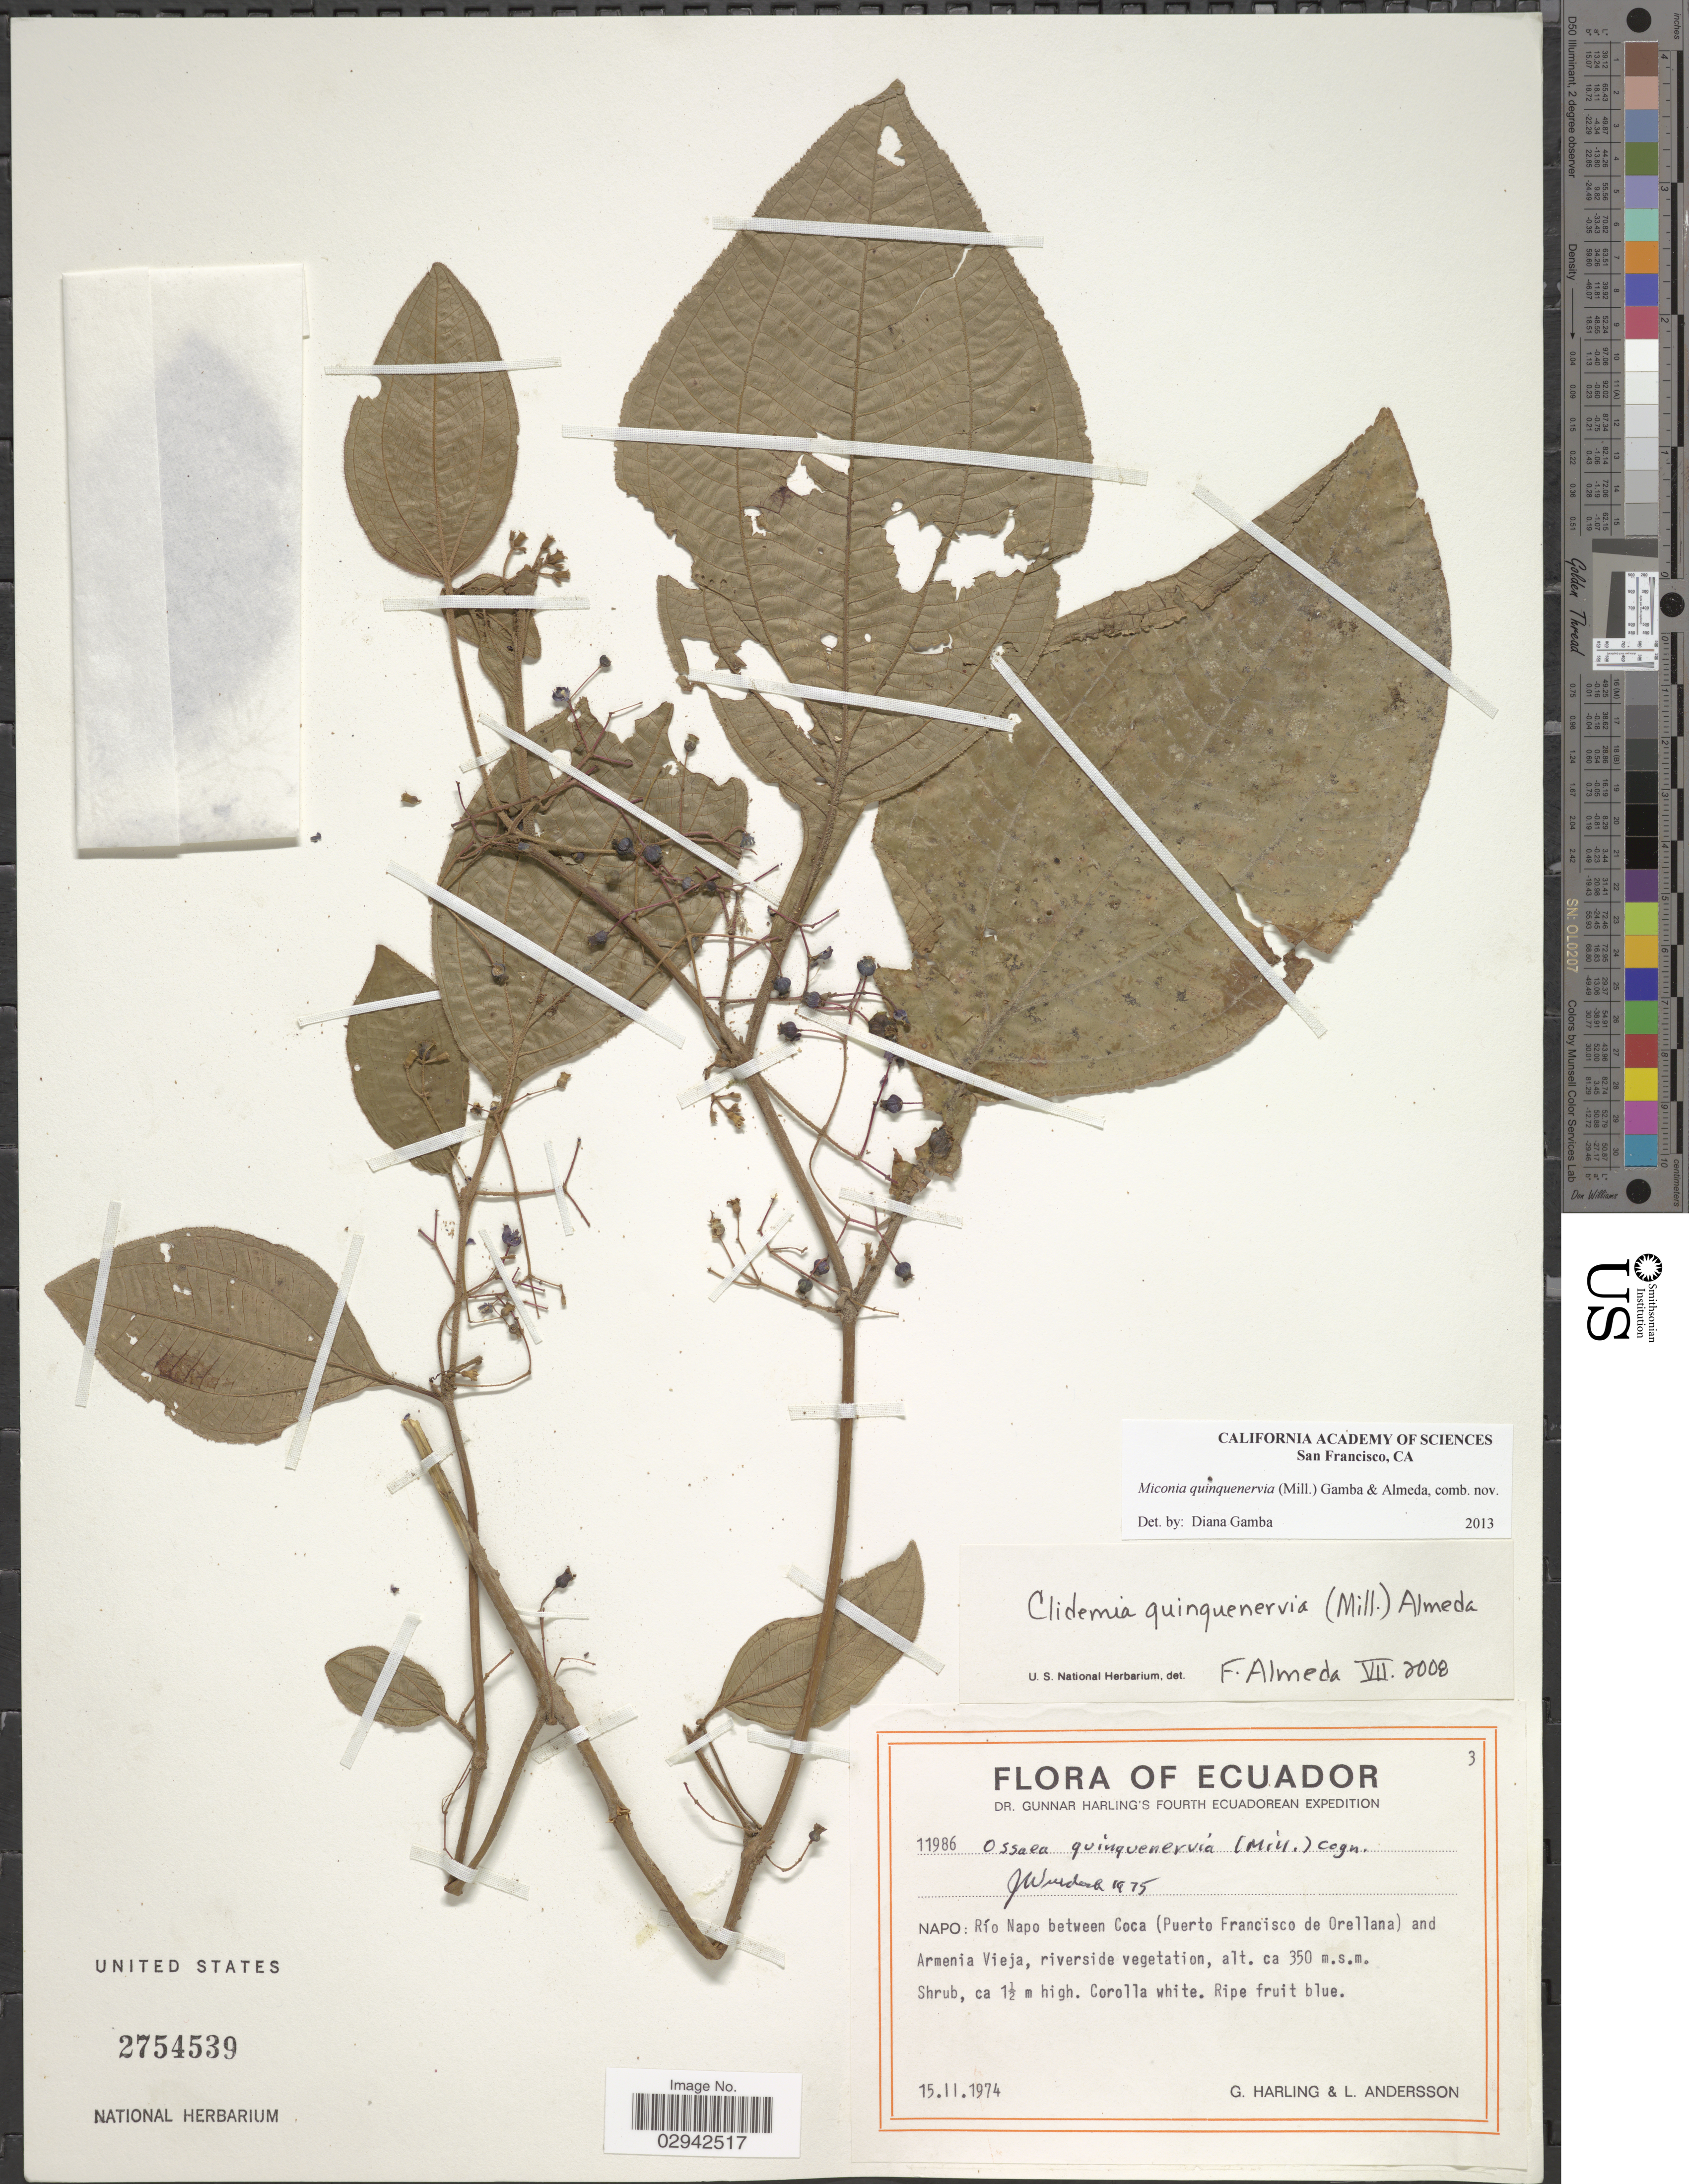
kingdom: Plantae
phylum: Tracheophyta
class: Magnoliopsida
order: Myrtales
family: Melastomataceae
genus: Miconia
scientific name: Miconia quinquenervia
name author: (Mill.) Gamba & Almeda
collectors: G. Harling & L. Andersson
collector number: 11986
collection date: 1974-02-15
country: Ecuador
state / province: Napo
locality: Napo: Río Napo between Coca (Puerto Francisco de Orellana) and Armenia Vieja.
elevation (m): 350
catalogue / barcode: US 2754539